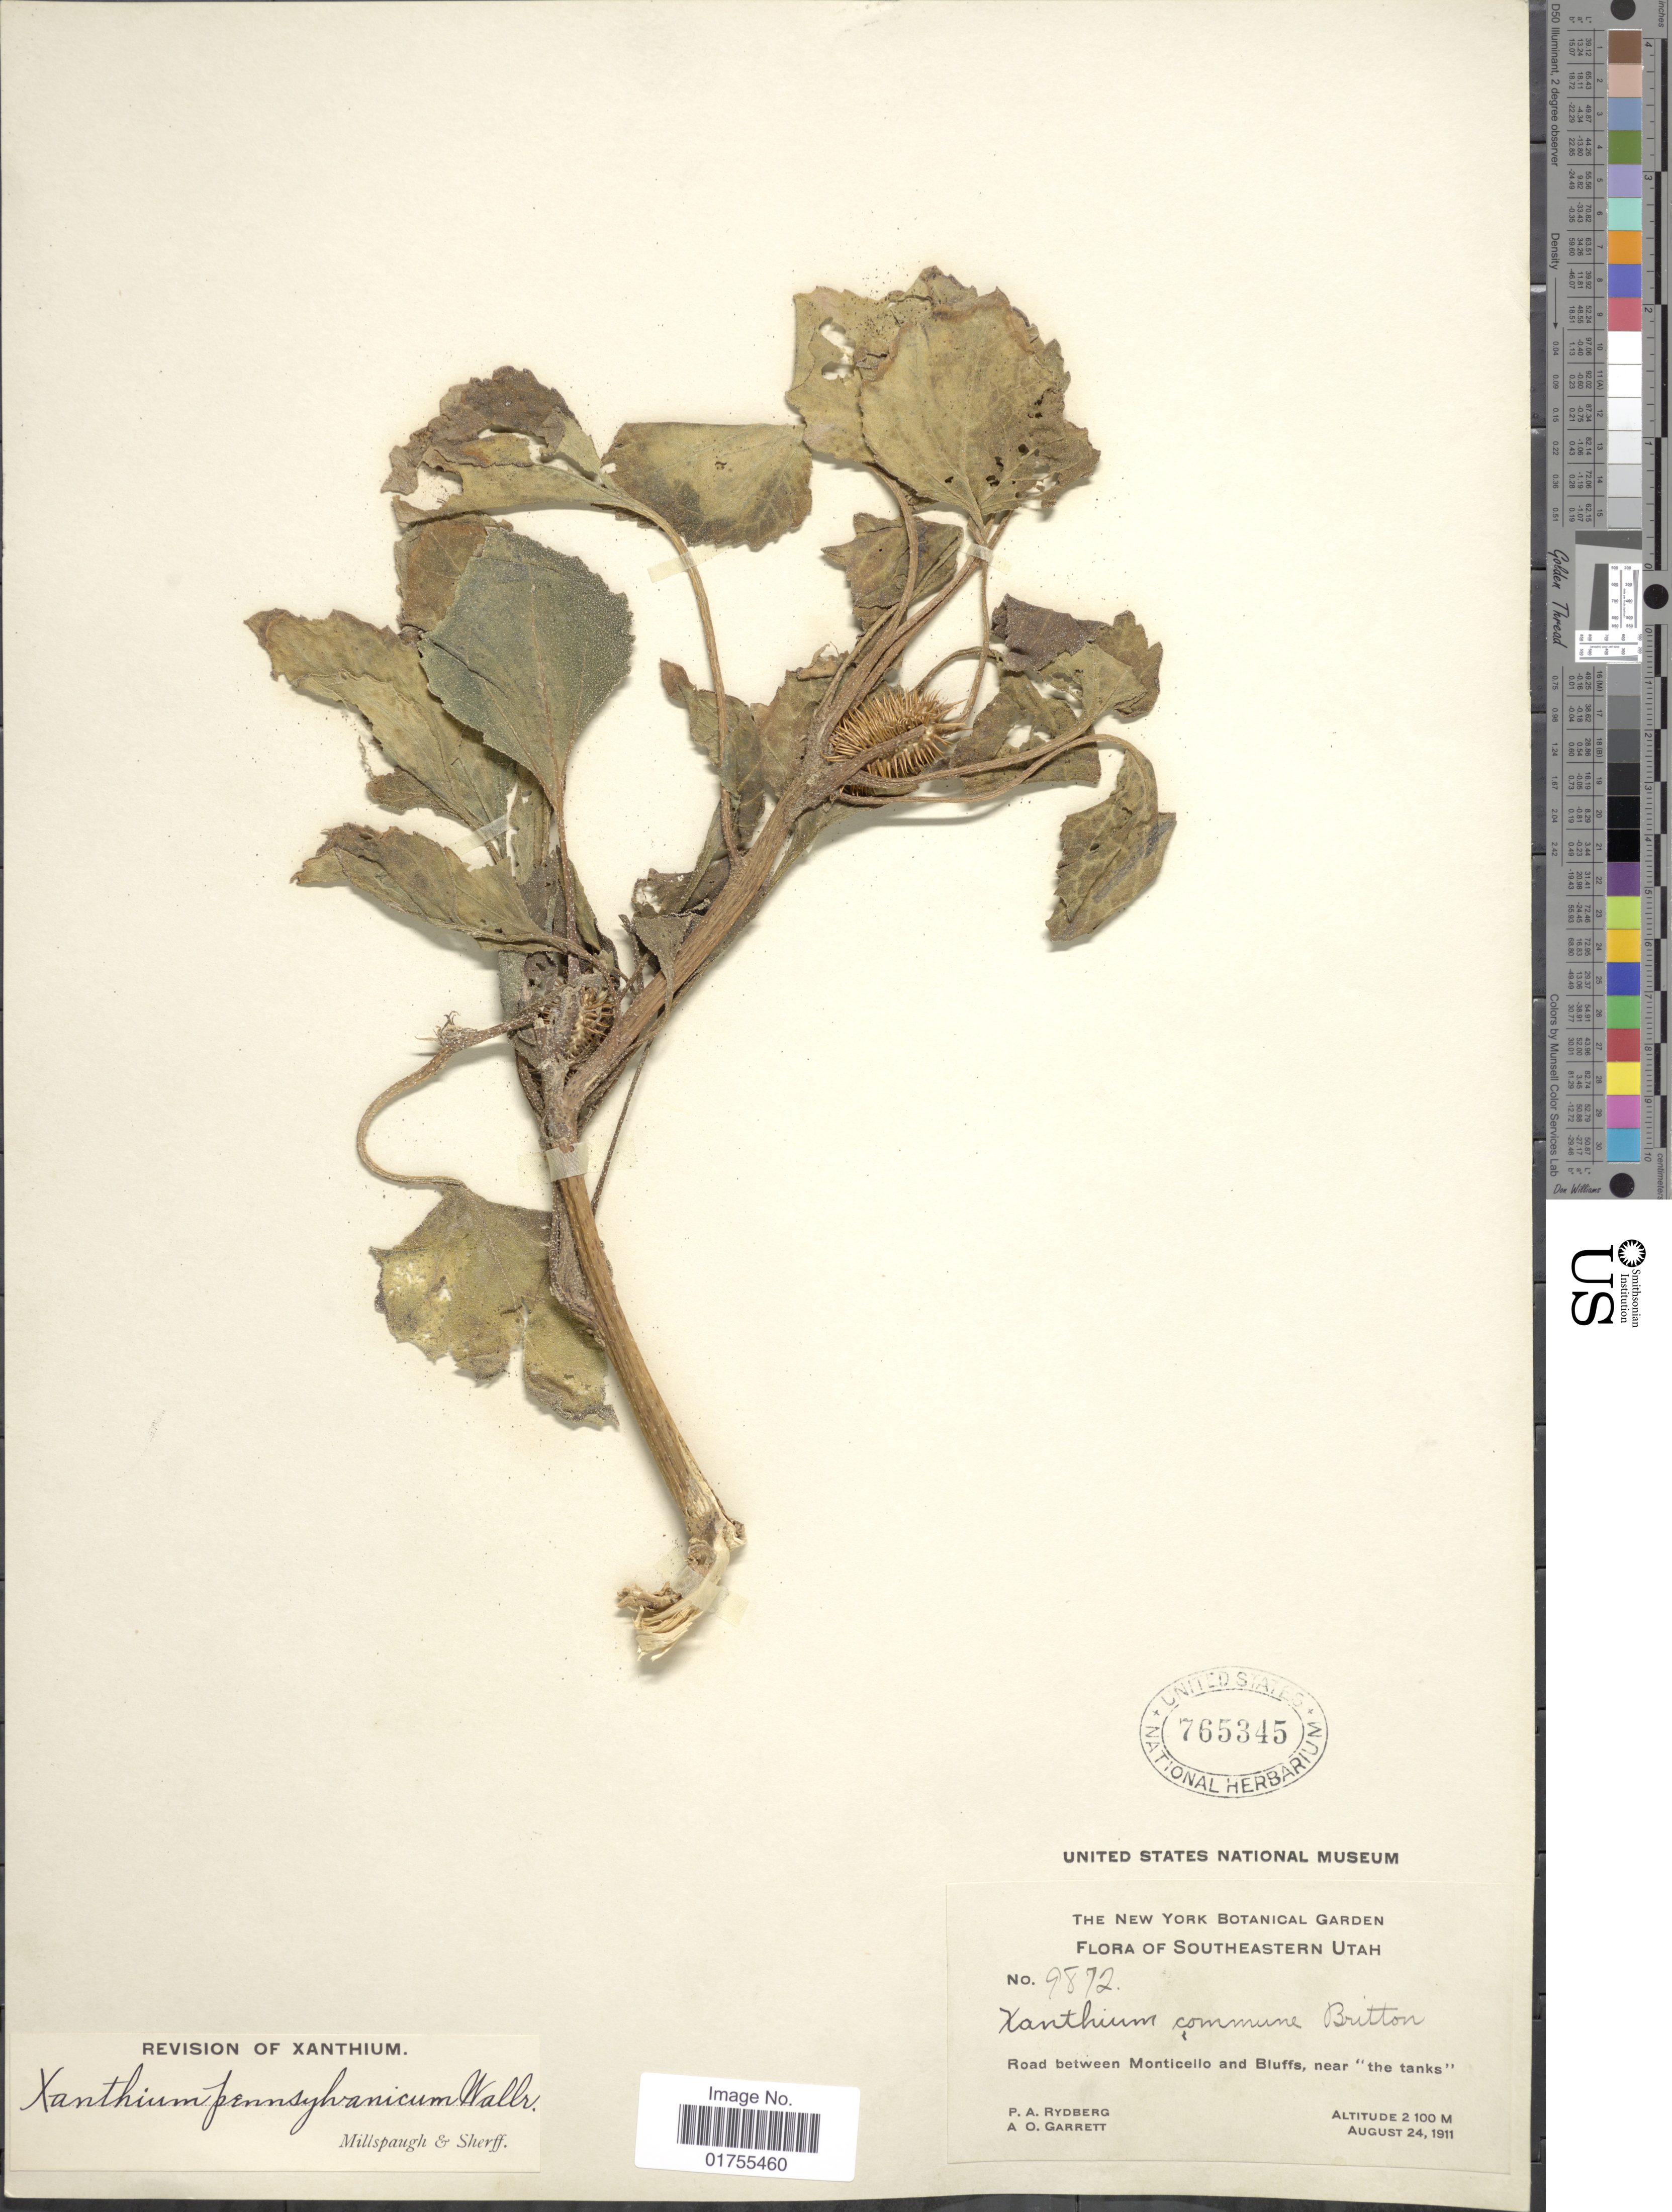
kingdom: Plantae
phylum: Tracheophyta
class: Magnoliopsida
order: Asterales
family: Asteraceae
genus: Xanthium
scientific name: Xanthium strumarium var. glabratum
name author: Mill.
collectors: P. A. Rydberg & A. O. Garrett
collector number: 9872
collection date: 1911-08-24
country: United States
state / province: Utah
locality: Southeastern Utah, Road between Monticello and Bluffs, near "the tanks"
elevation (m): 2100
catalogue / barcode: US 765345